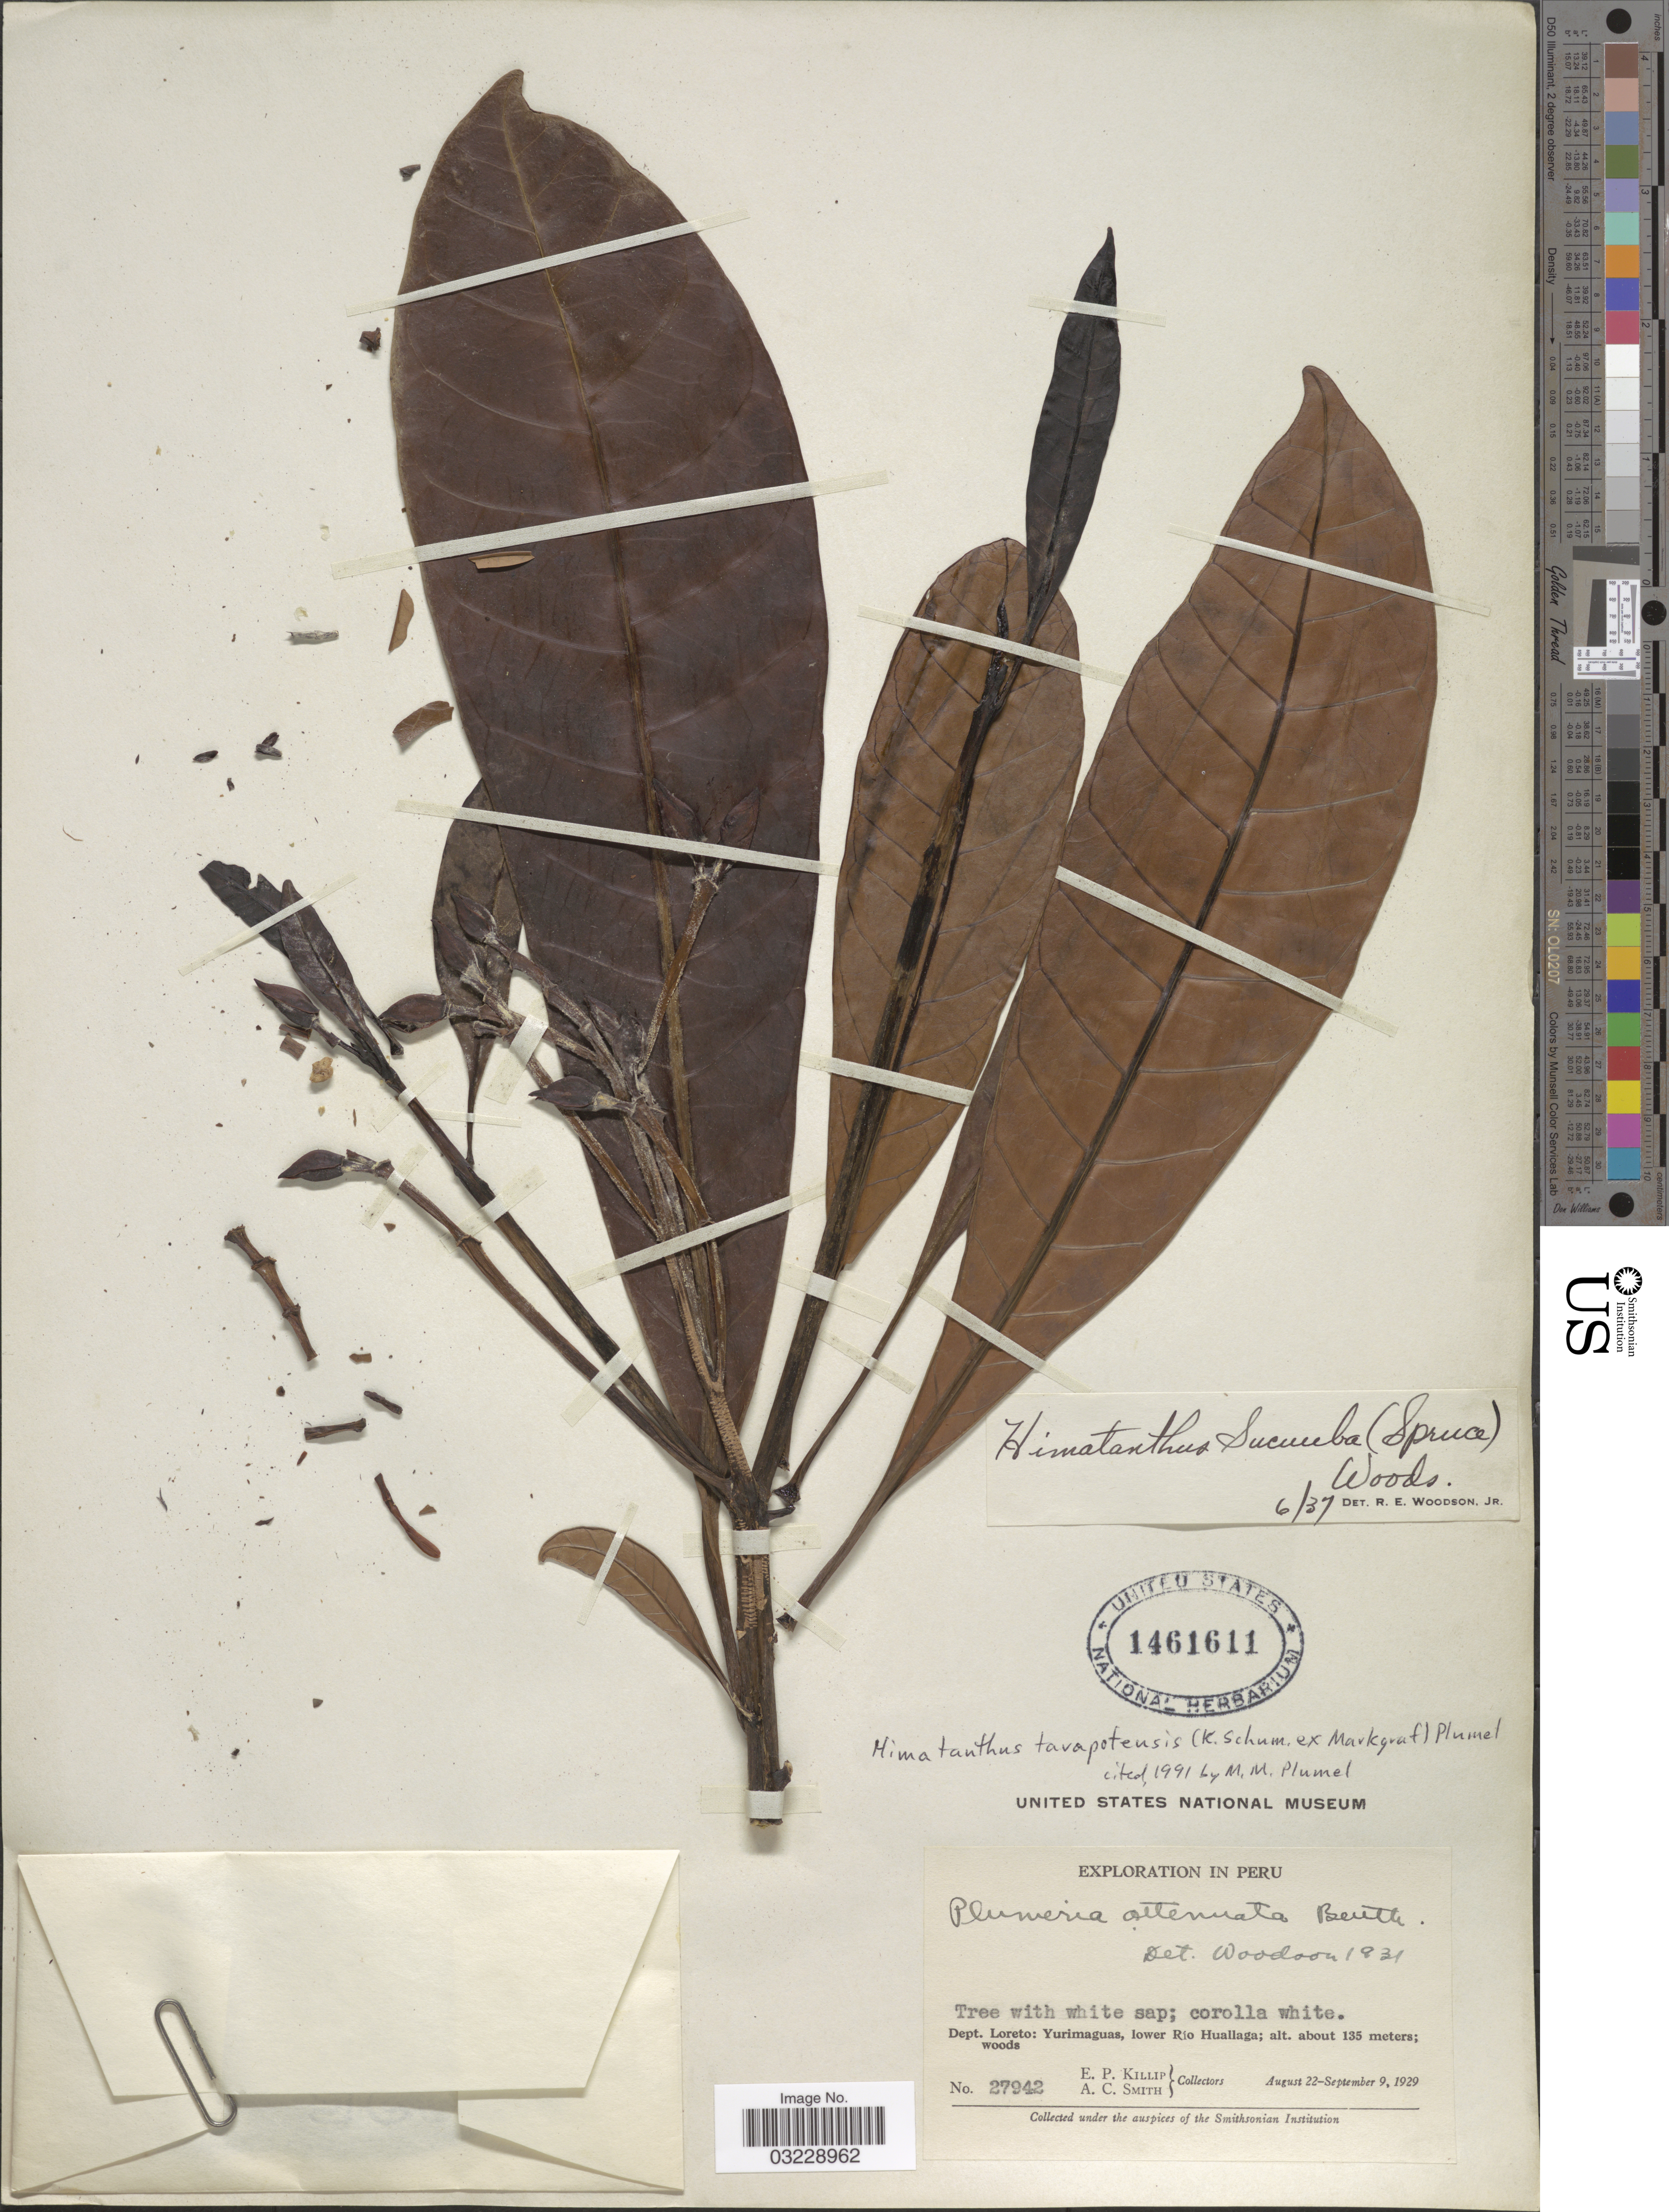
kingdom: Plantae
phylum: Tracheophyta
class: Magnoliopsida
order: Gentianales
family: Apocynaceae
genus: Himatanthus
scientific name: Himatanthus tarapotensis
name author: (K. Schum. ex Markgr.) Plumel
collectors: E. P. Killip & A. C. Smith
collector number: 27942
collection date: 1929-08-22/1929-09-09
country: Peru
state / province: Loreto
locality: Dept. Loreto: Yurimaguas, lower Río Huallaga.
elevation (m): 135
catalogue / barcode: US 1461611